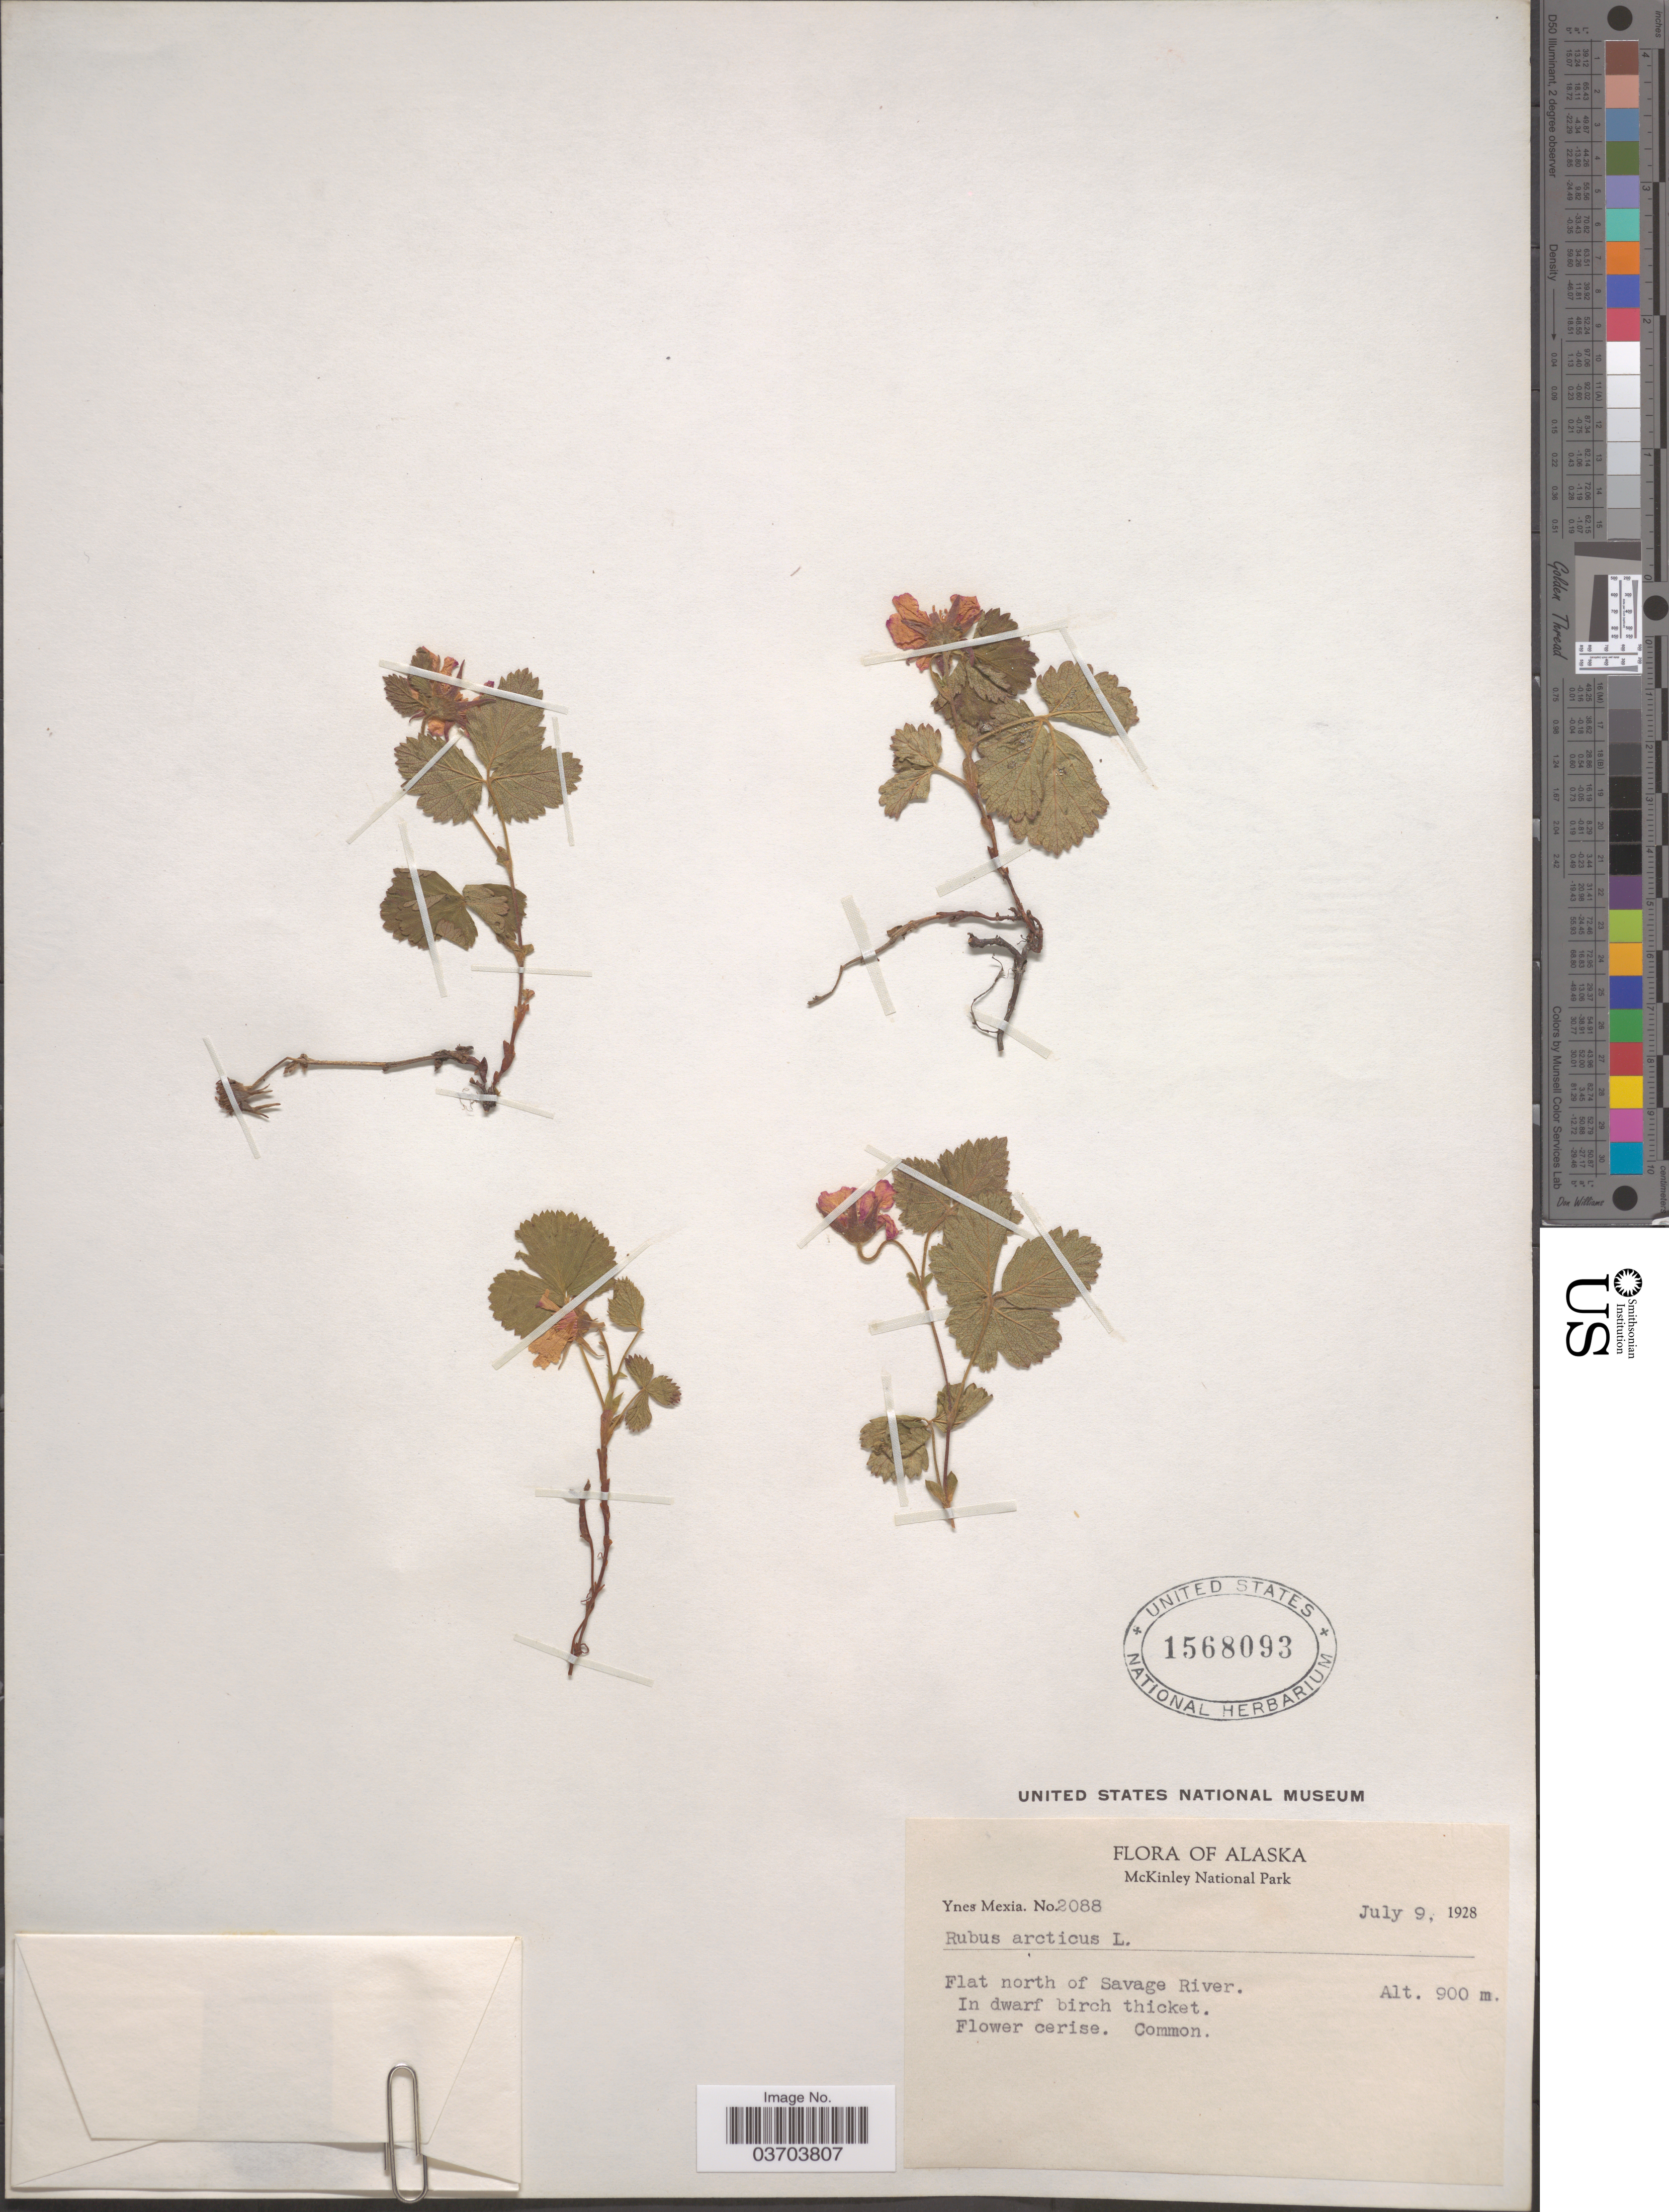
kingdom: Plantae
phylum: Tracheophyta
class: Magnoliopsida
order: Rosales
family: Rosaceae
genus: Rubus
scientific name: Rubus acaulis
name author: Michx.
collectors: Y. Mexia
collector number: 2088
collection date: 1928-07-09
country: United States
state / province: Alaska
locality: McKinley National Park. Flat north of Savage River.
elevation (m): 900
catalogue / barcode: US 1568093